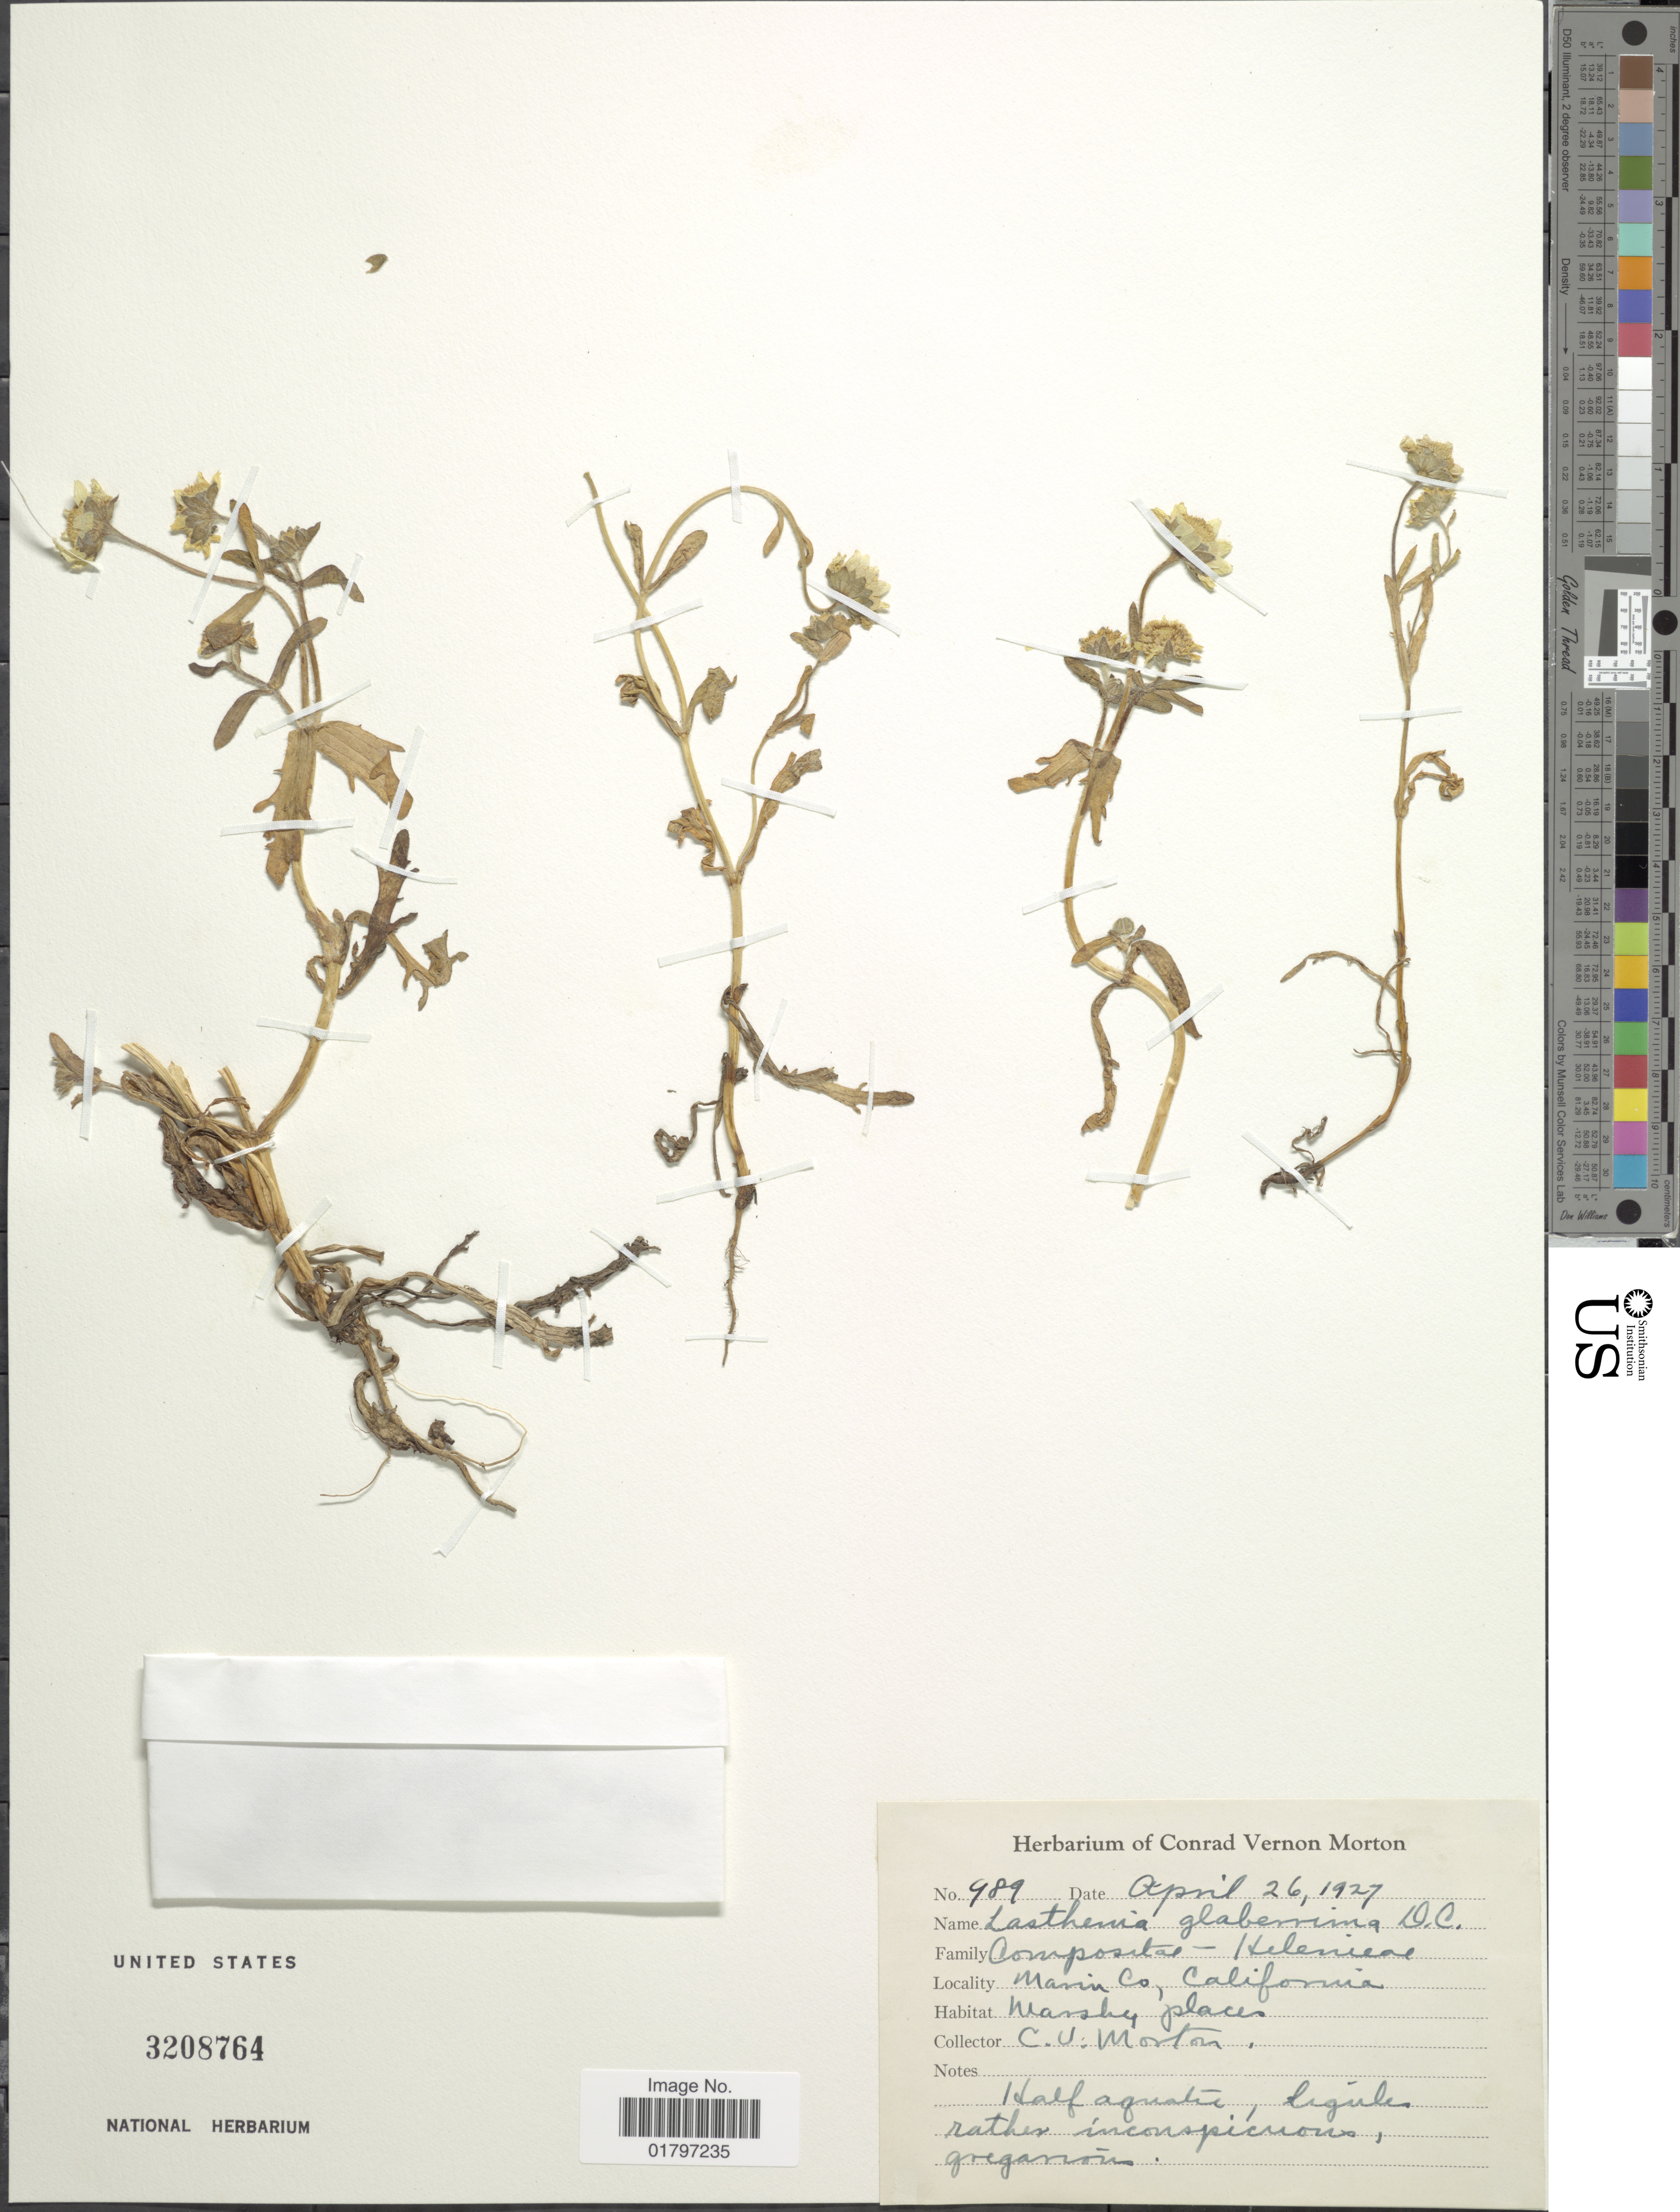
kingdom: Plantae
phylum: Tracheophyta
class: Magnoliopsida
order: Asterales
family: Asteraceae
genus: Lasthenia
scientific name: Lasthenia glaberrima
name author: DC.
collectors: C. V. Morton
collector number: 989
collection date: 1927-04-26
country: United States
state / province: California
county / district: Marin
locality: Marin Co., California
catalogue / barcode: US 3208764